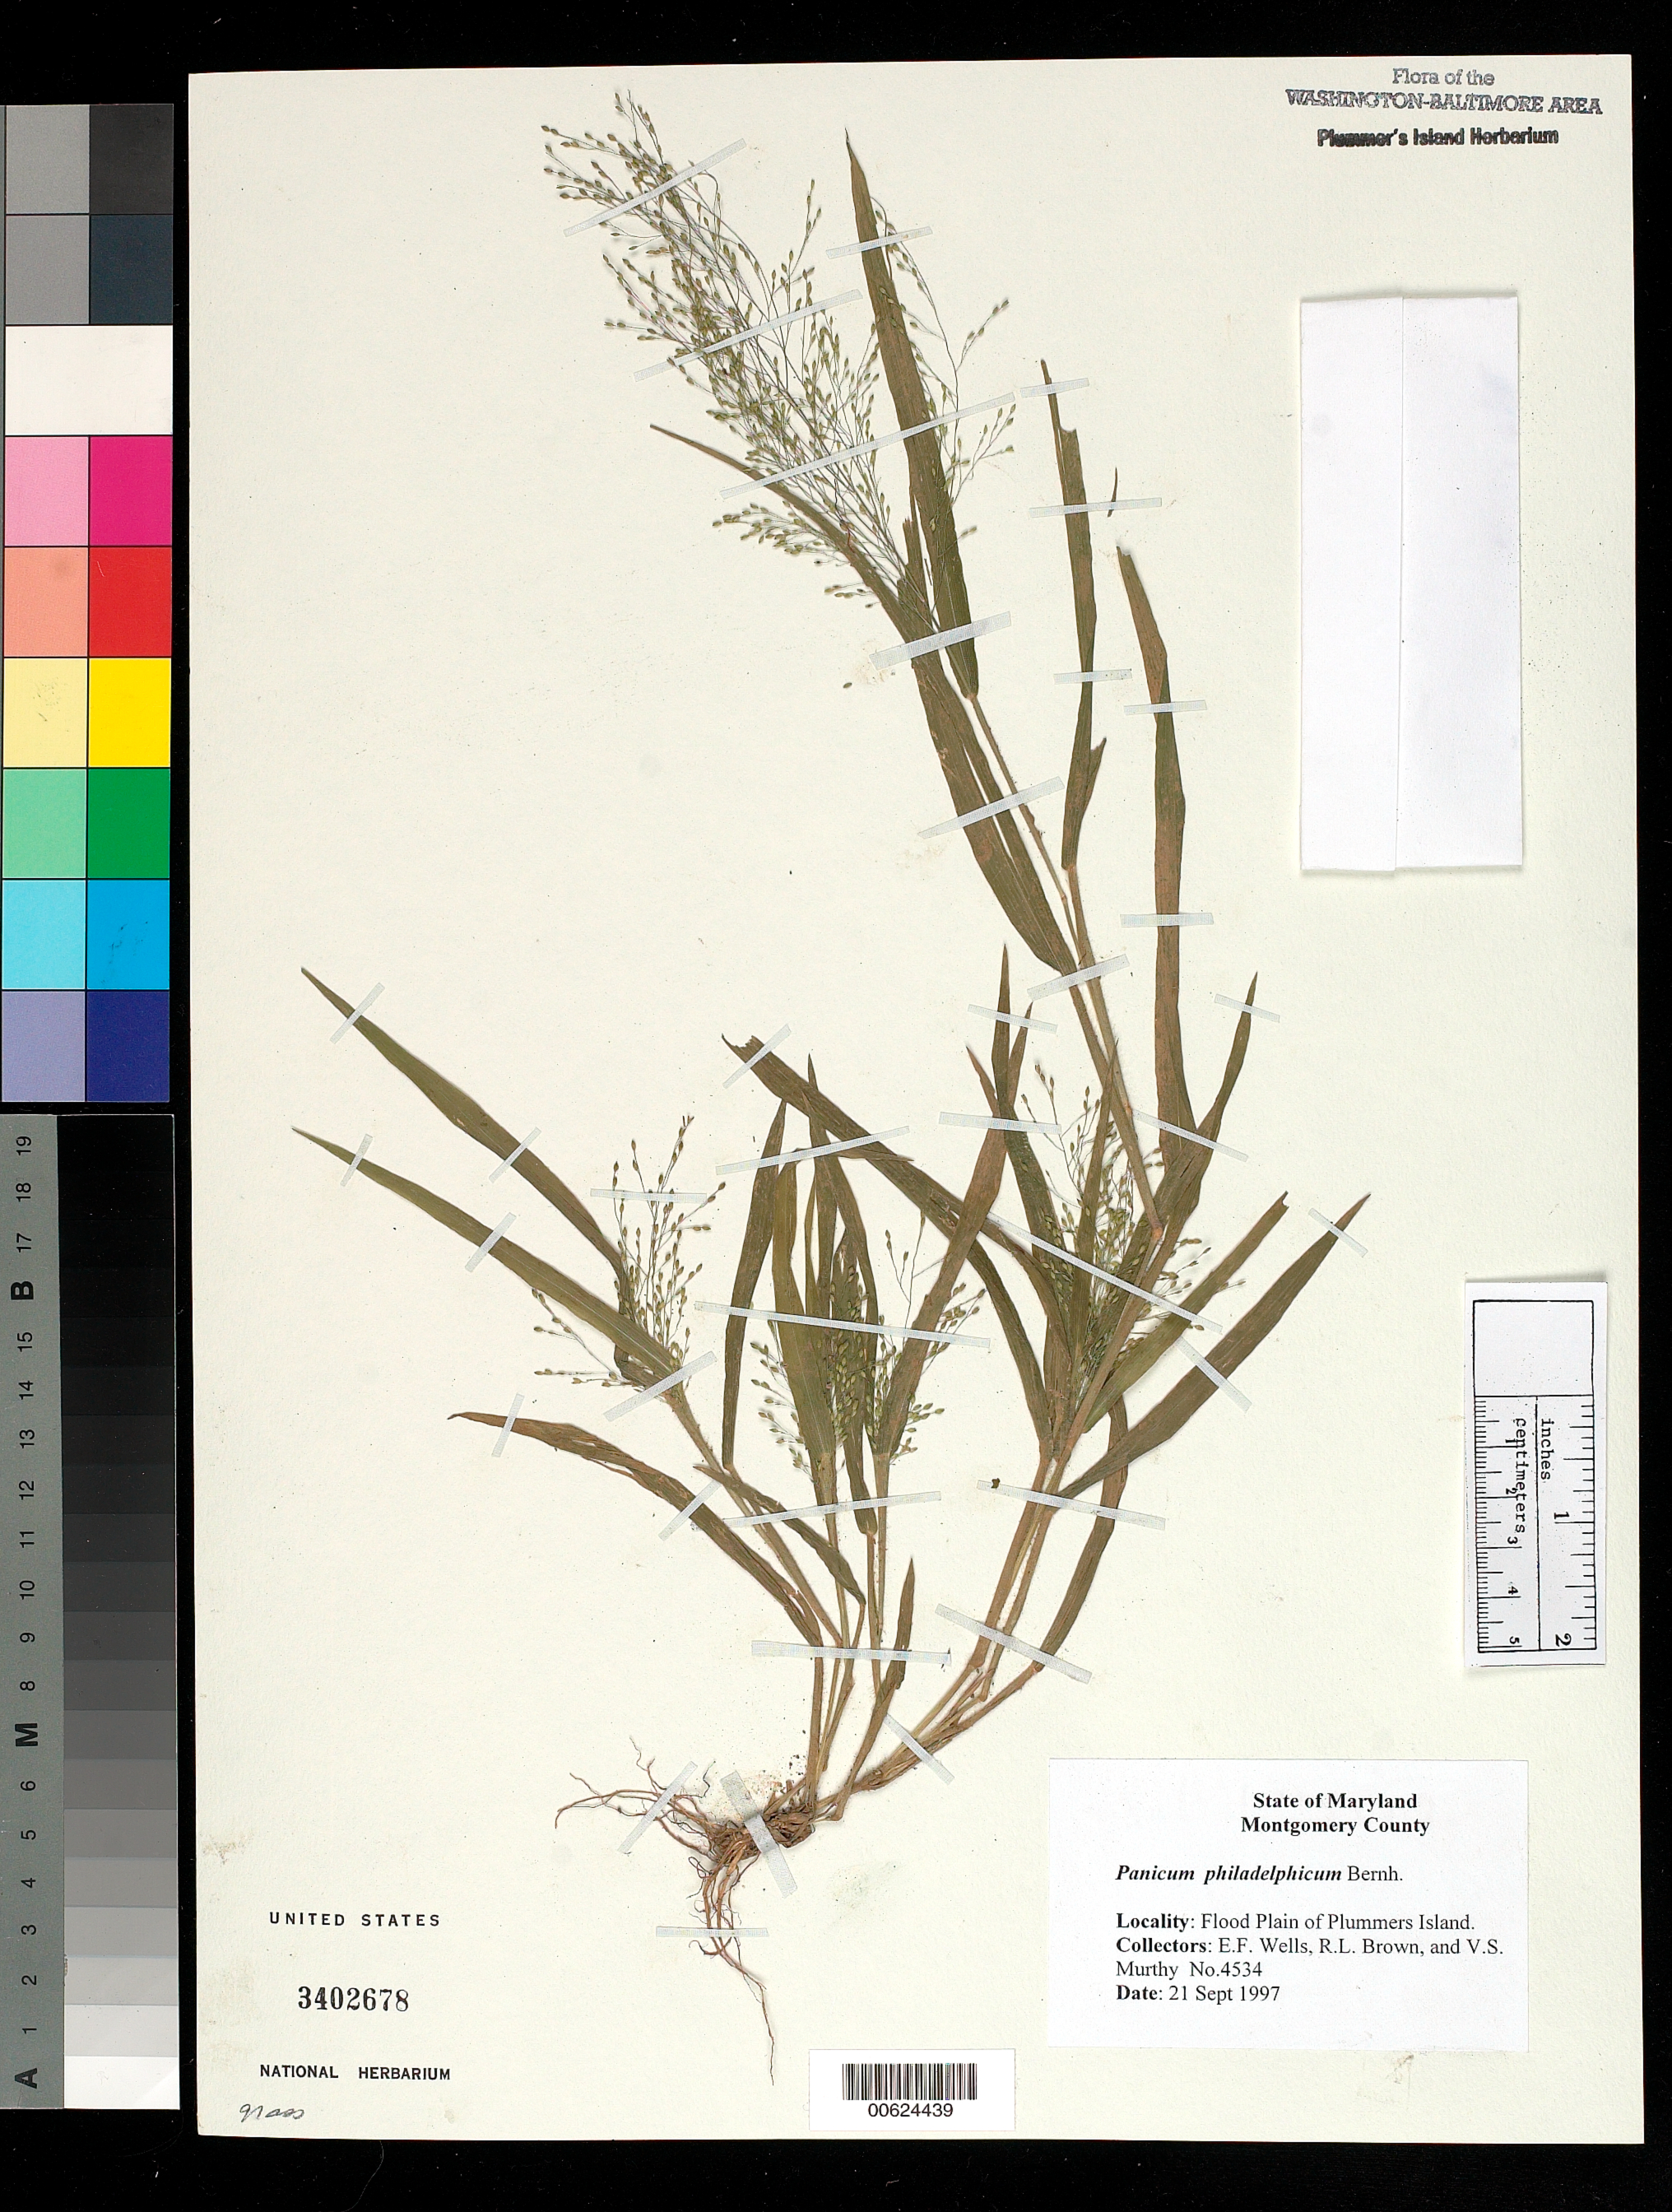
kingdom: Plantae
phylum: Tracheophyta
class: Liliopsida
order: Poales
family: Poaceae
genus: Panicum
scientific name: Panicum philadelphicum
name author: Bernh. ex Trin.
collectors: E. F. Wells, R. L. Brown & V. S. Murthy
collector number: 4534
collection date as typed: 21 Sep 1997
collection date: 1997-09-21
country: United States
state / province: Maryland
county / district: Montgomery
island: Plummers Island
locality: Flood plain of Plummers Island Plummers Island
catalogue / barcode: US 3402678